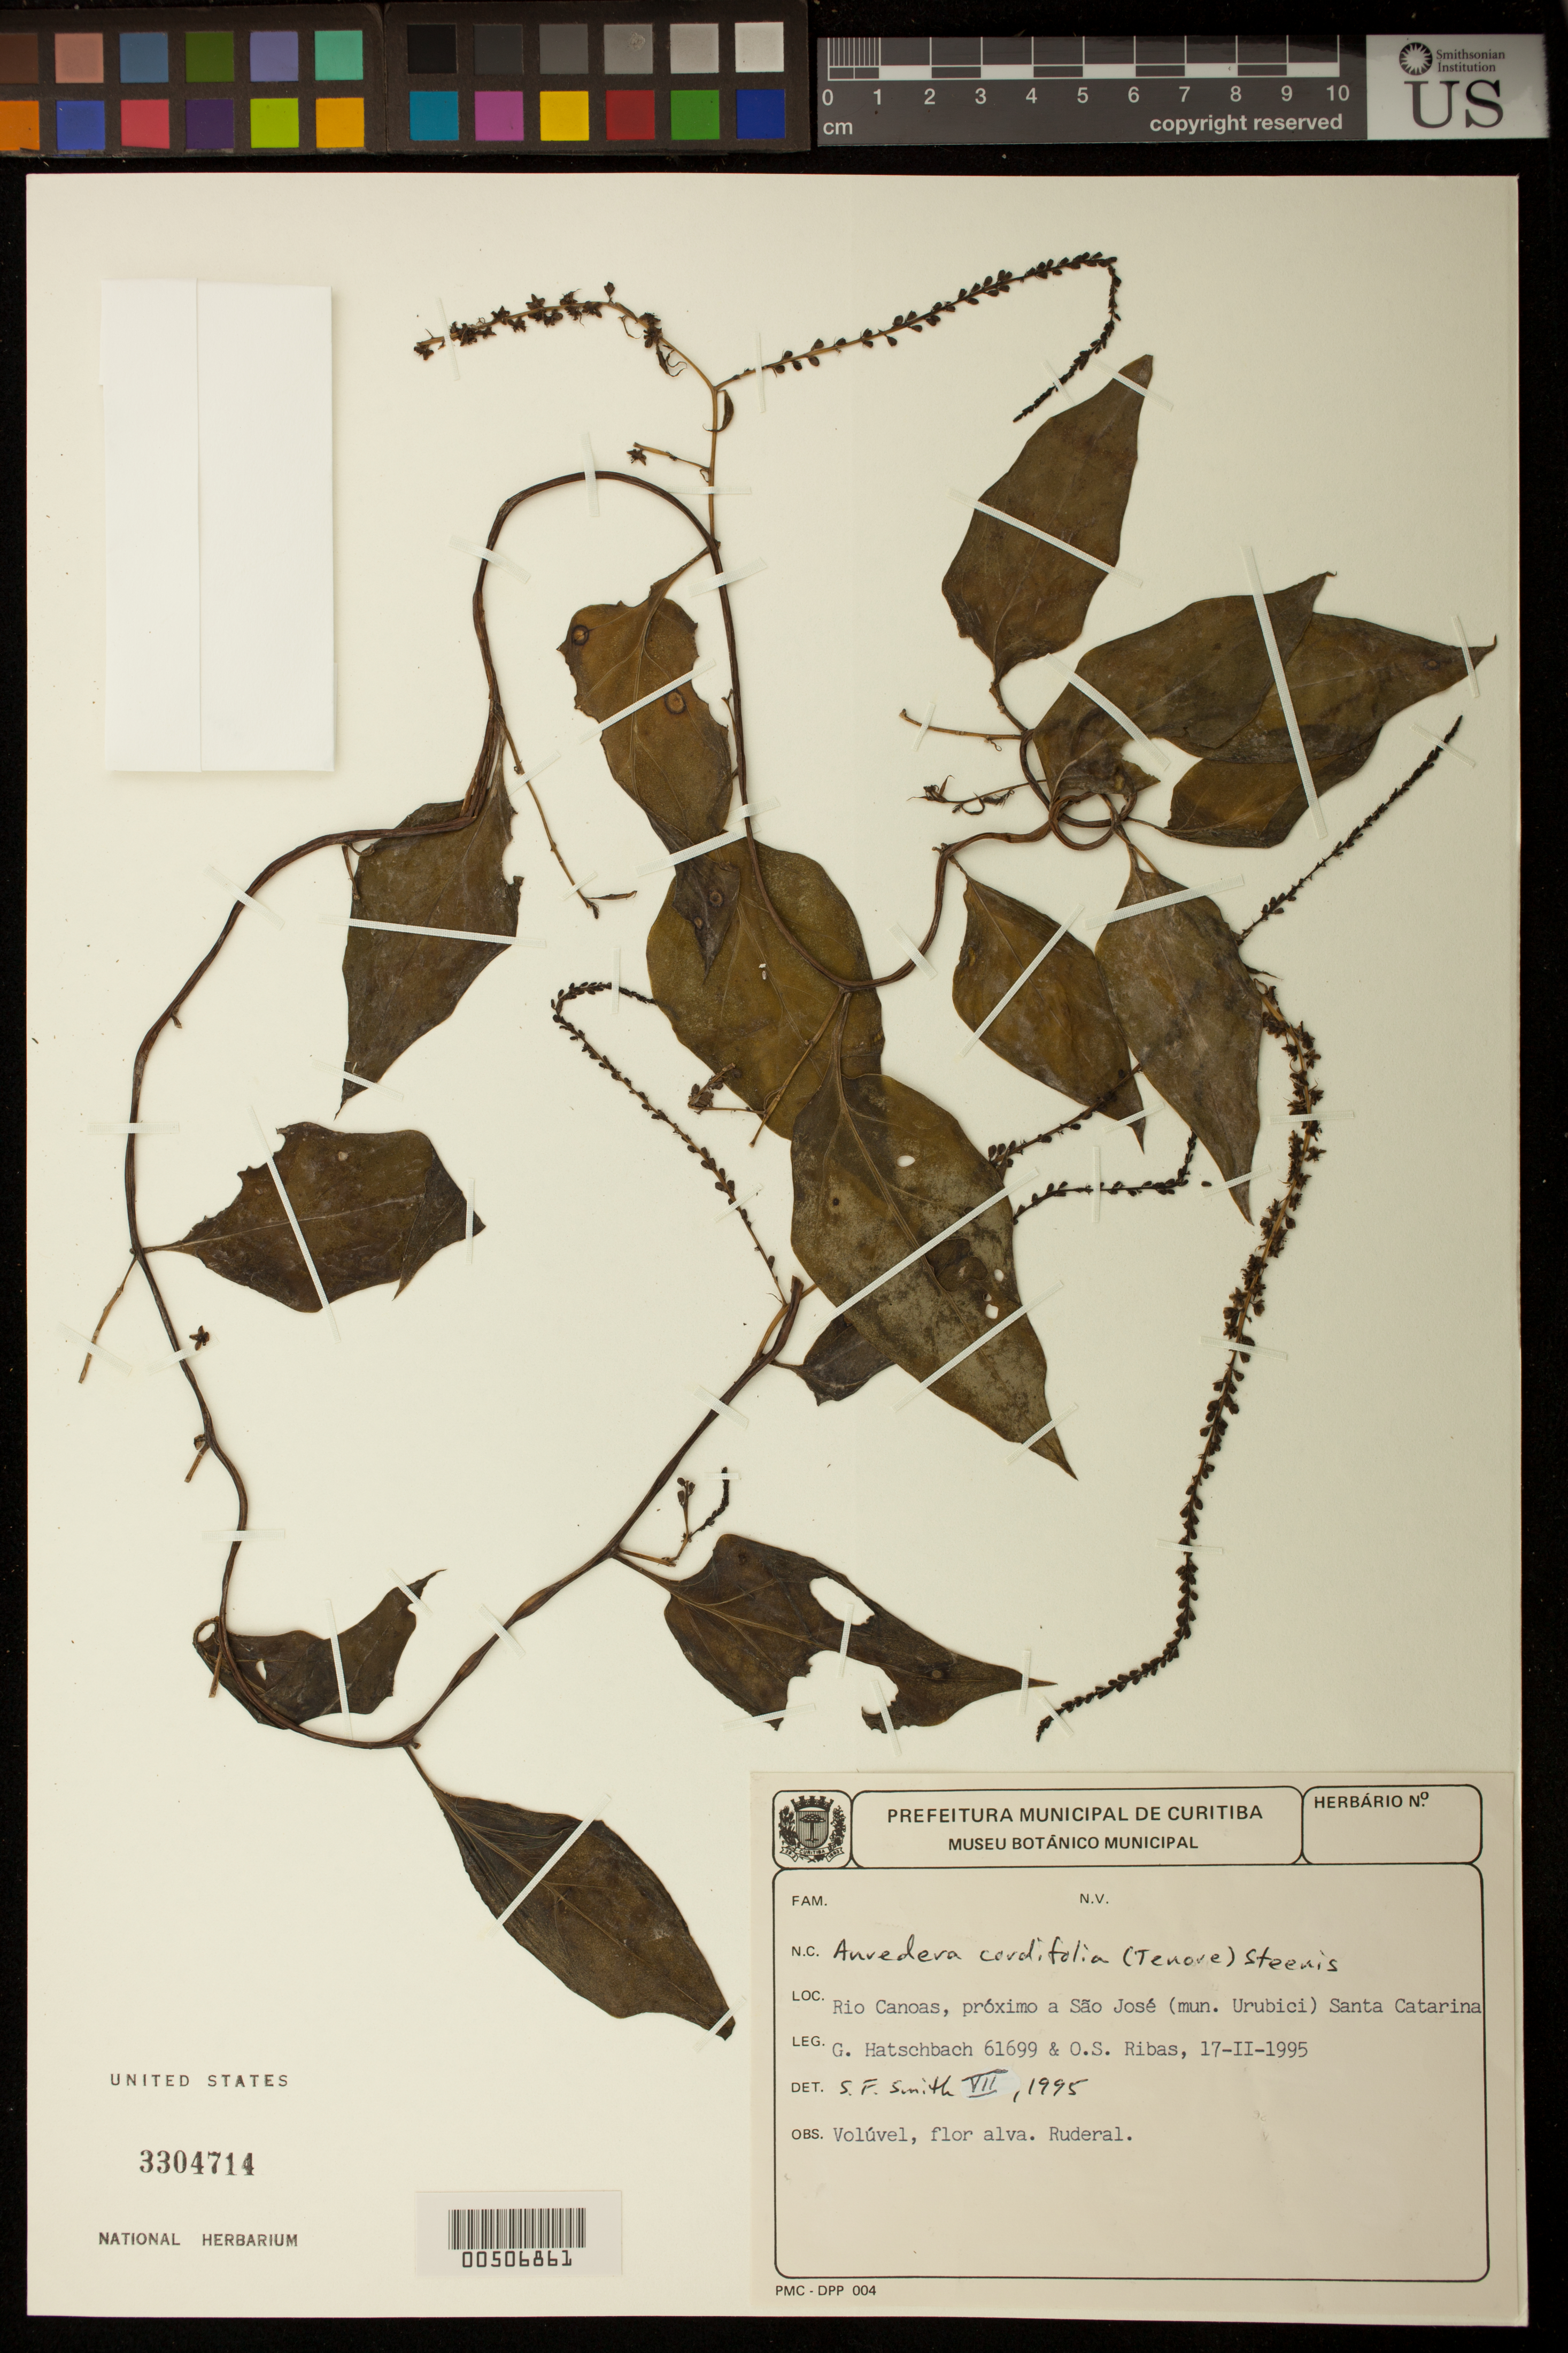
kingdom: Plantae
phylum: Tracheophyta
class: Magnoliopsida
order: Caryophyllales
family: Basellaceae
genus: Anredera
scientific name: Anredera cordifolia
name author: (Ten.) Steenis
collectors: G. Hatschbach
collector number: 61699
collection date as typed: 17 Feb 1995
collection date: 1995-02-17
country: Brazil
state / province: Santa Catarina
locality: Rio canoas, sao jose, urubici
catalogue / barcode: US 33047144